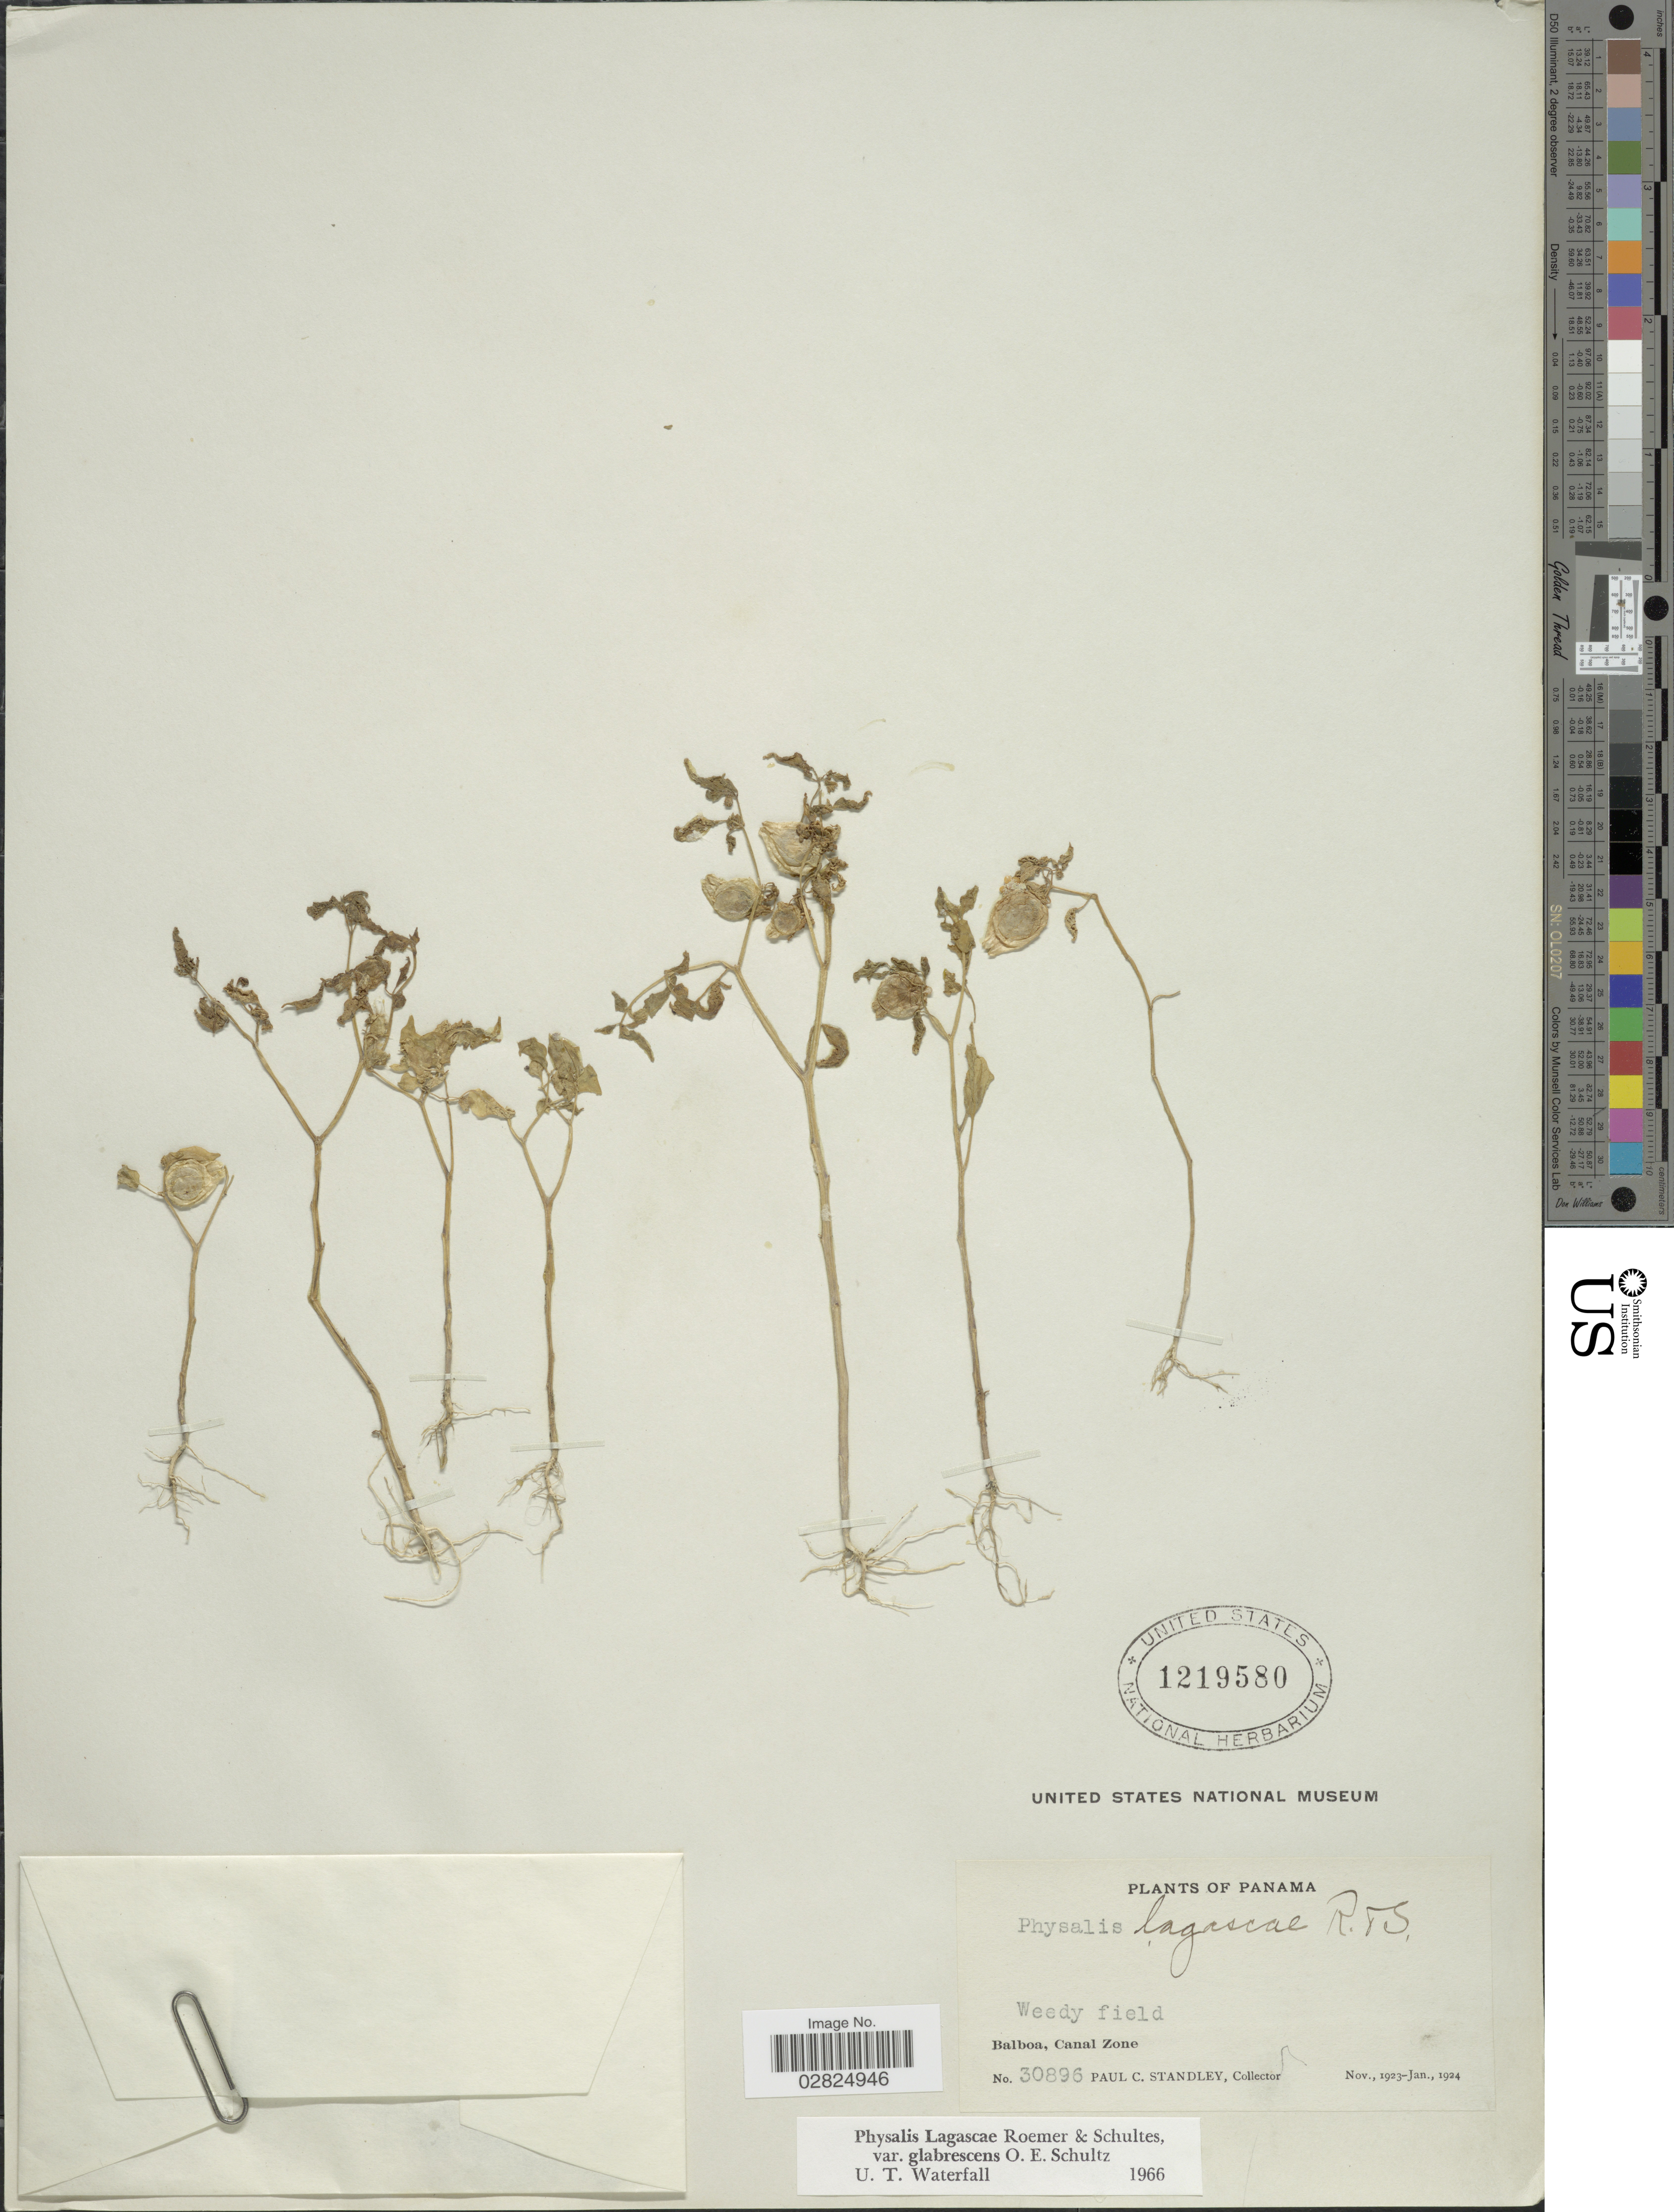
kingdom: Plantae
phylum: Tracheophyta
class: Magnoliopsida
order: Solanales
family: Solanaceae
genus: Physalis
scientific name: Physalis lagascae var. glabrescens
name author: O.E. Schulz in Urb.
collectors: P. C. Standley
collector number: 30896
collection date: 1923-11/1924-01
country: Panama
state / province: Colón / Panamá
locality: Balboa, Canal Zone.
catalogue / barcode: US 1219580